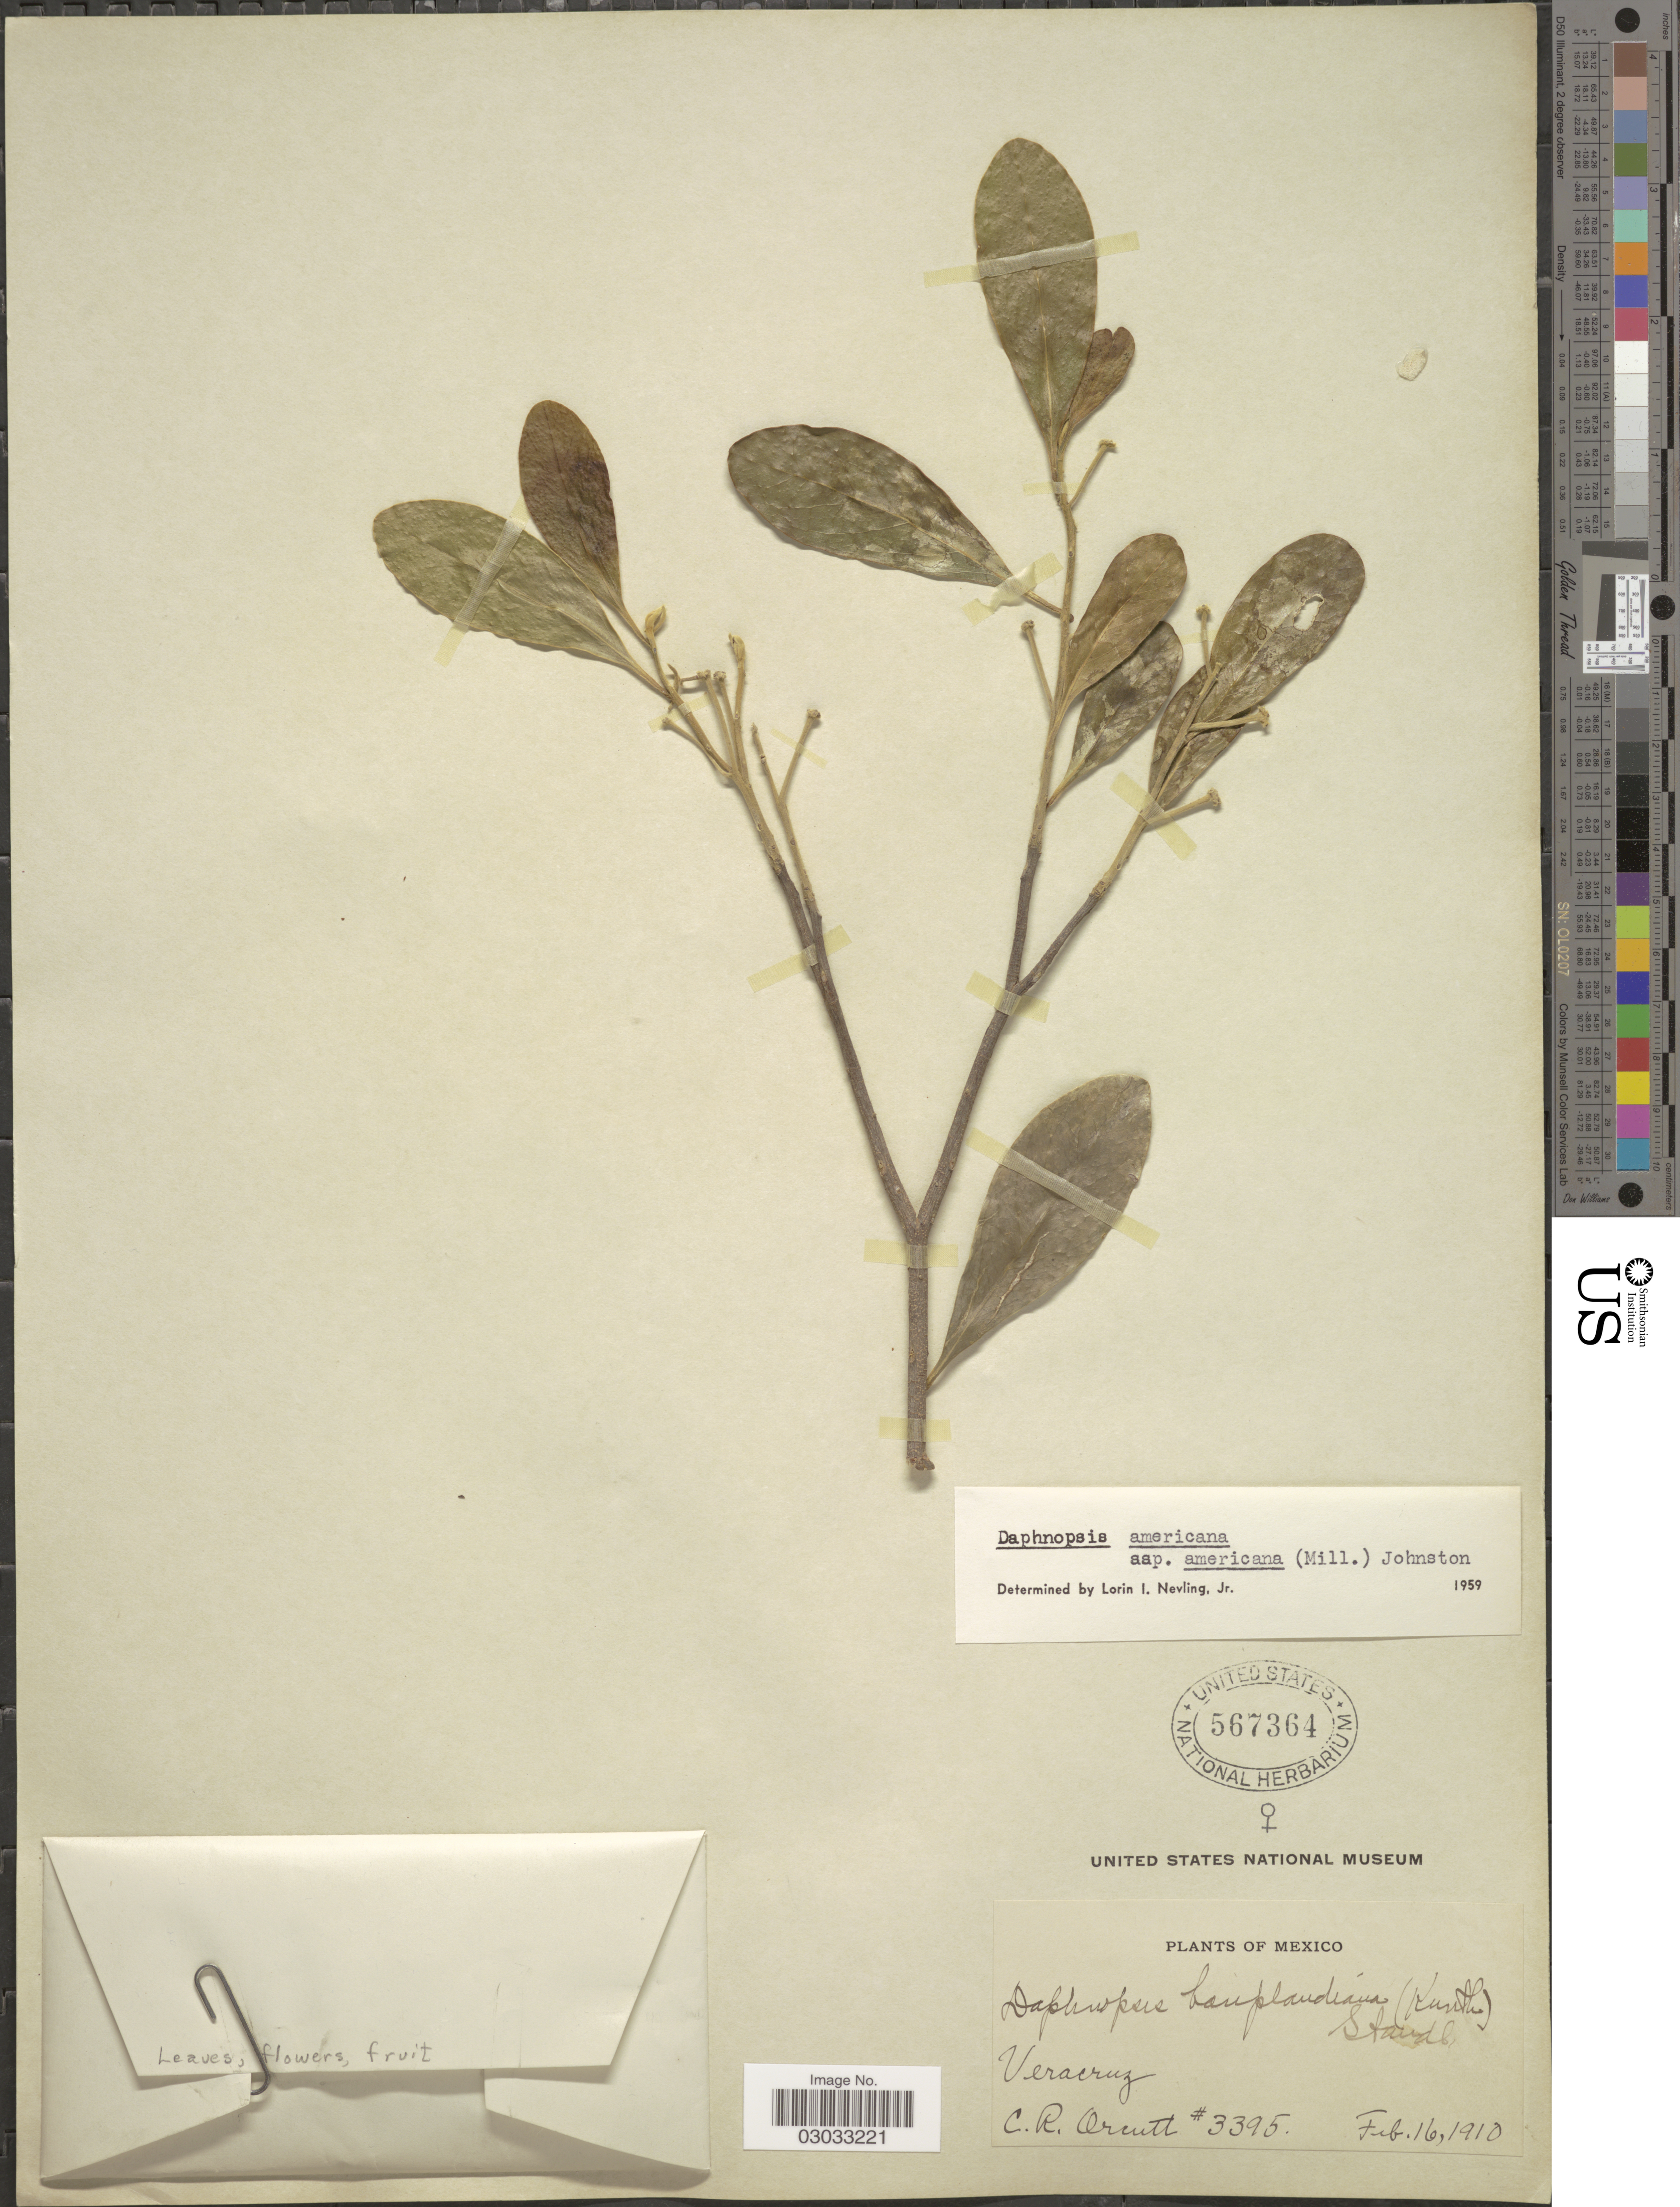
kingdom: Plantae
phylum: Tracheophyta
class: Magnoliopsida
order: Malvales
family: Thymelaeaceae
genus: Daphnopsis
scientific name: Daphnopsis americana subsp. americana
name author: (Mill.) J.R. Johnst.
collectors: C. R. Orcutt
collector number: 3395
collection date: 1910-02-16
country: Mexico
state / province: Veracruz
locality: Veracruz.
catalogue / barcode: US 567364